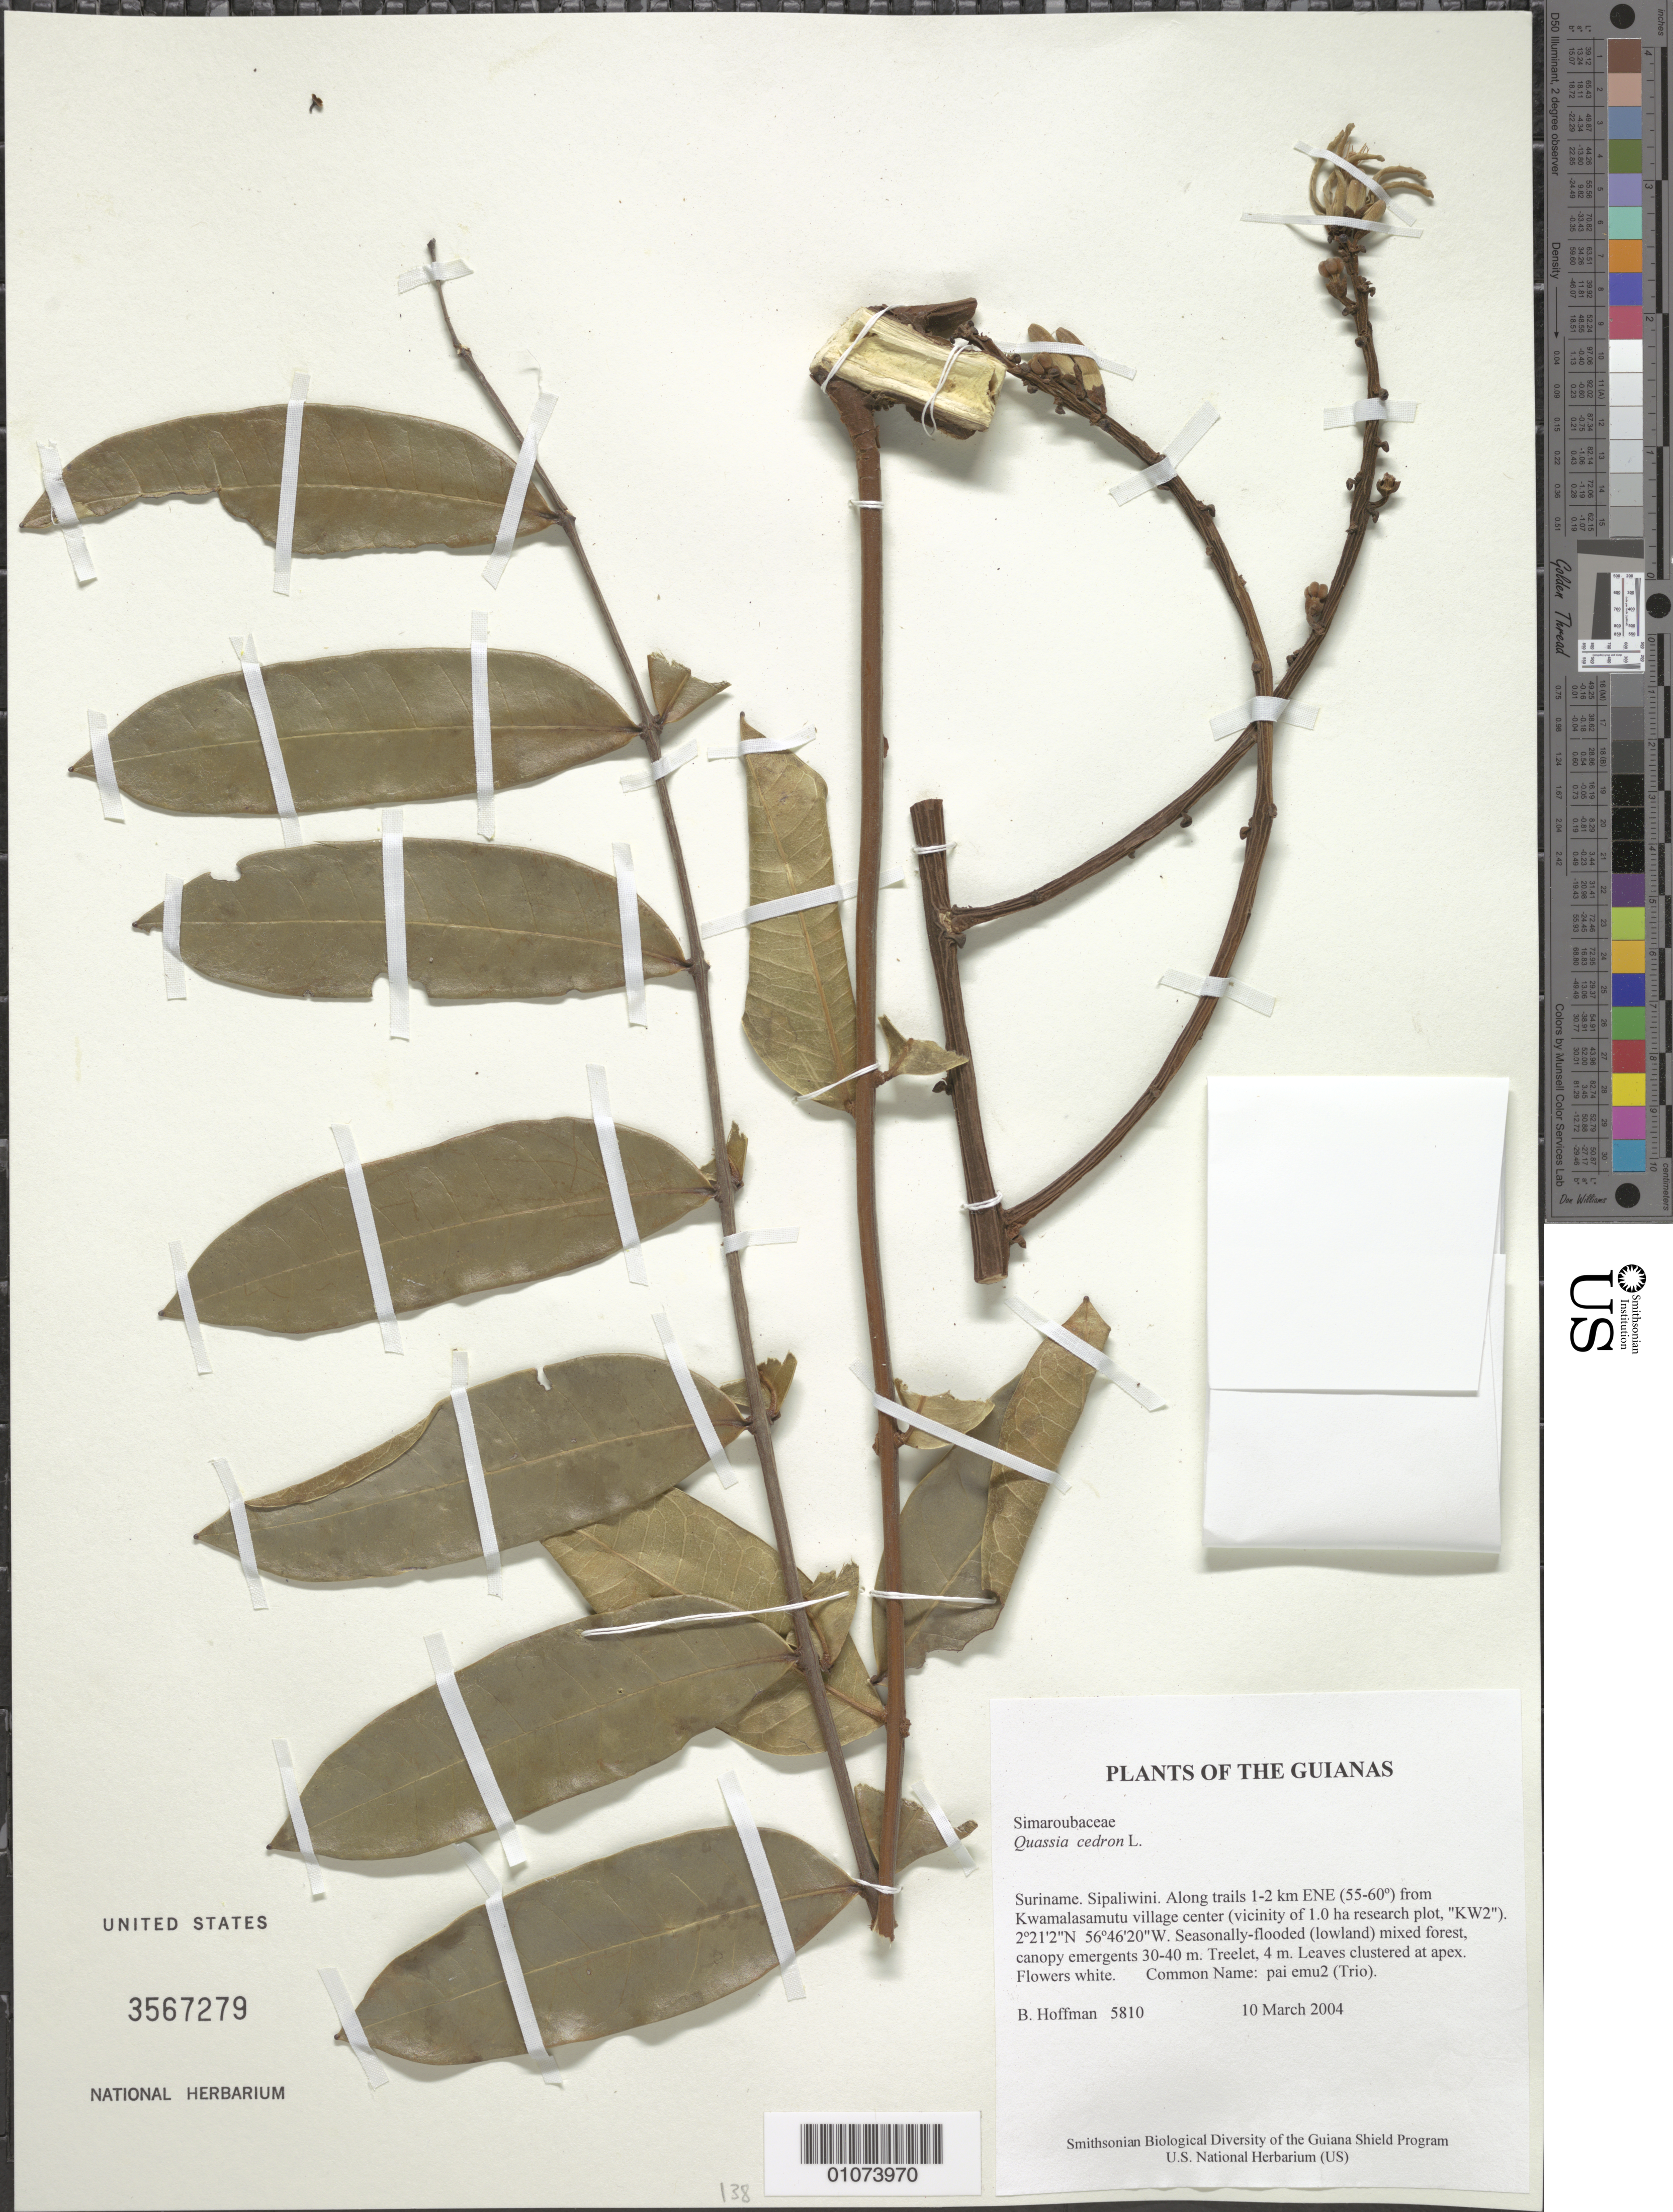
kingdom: Plantae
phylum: Tracheophyta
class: Magnoliopsida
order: Sapindales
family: Simaroubaceae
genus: Homalolepis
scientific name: Homalolepis cedron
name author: (Planch.) Devecchi & Pirani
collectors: B. Hoffman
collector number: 5810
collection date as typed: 10 March 2004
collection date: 2004-03-10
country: Suriname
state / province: Sipaliwini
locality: Along trails 1-2 km ENE (55-60º) from Kwamalasamutu village center (vicinity of 1.0 ha research plot, "KW2")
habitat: Seasonally-flooded (lowland) mixed forest, canopy emergents 30-40 m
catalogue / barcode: US 3567279